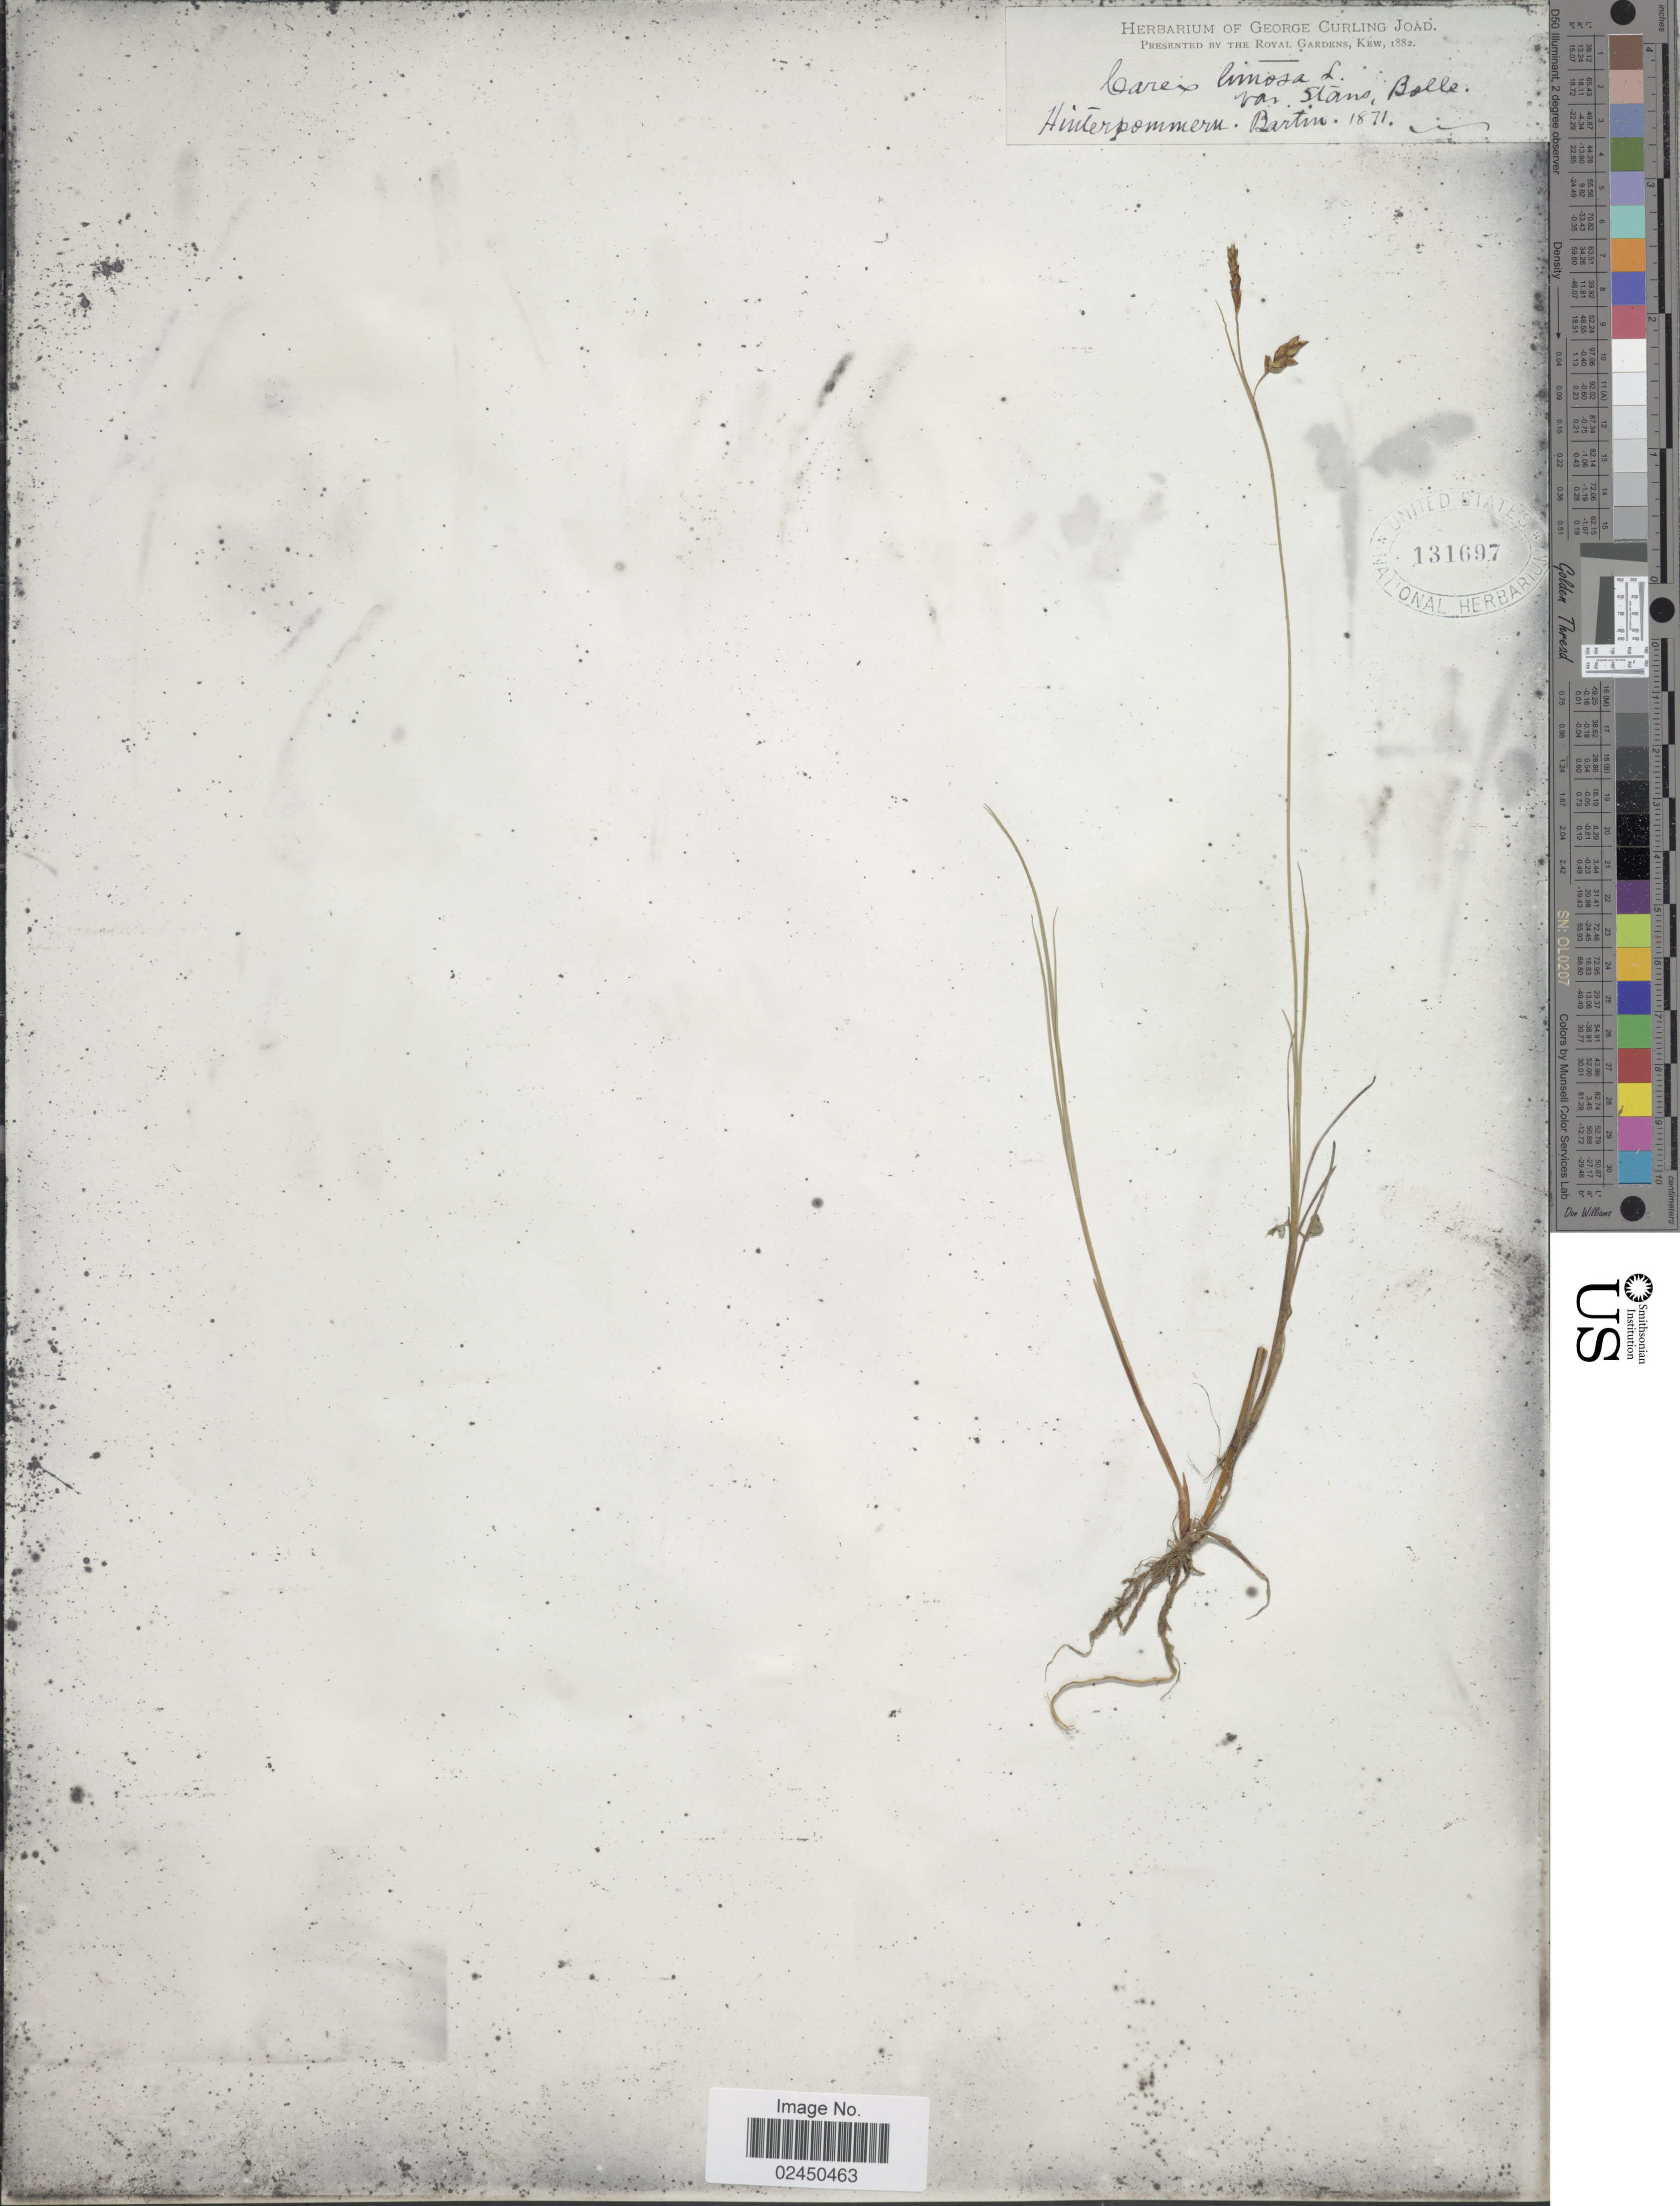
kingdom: Plantae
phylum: Tracheophyta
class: Liliopsida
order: Poales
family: Cyperaceae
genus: Carex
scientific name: Carex limosa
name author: L.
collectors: Bartin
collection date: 1871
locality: Hinterpommern [interpreted]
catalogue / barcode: US 131697